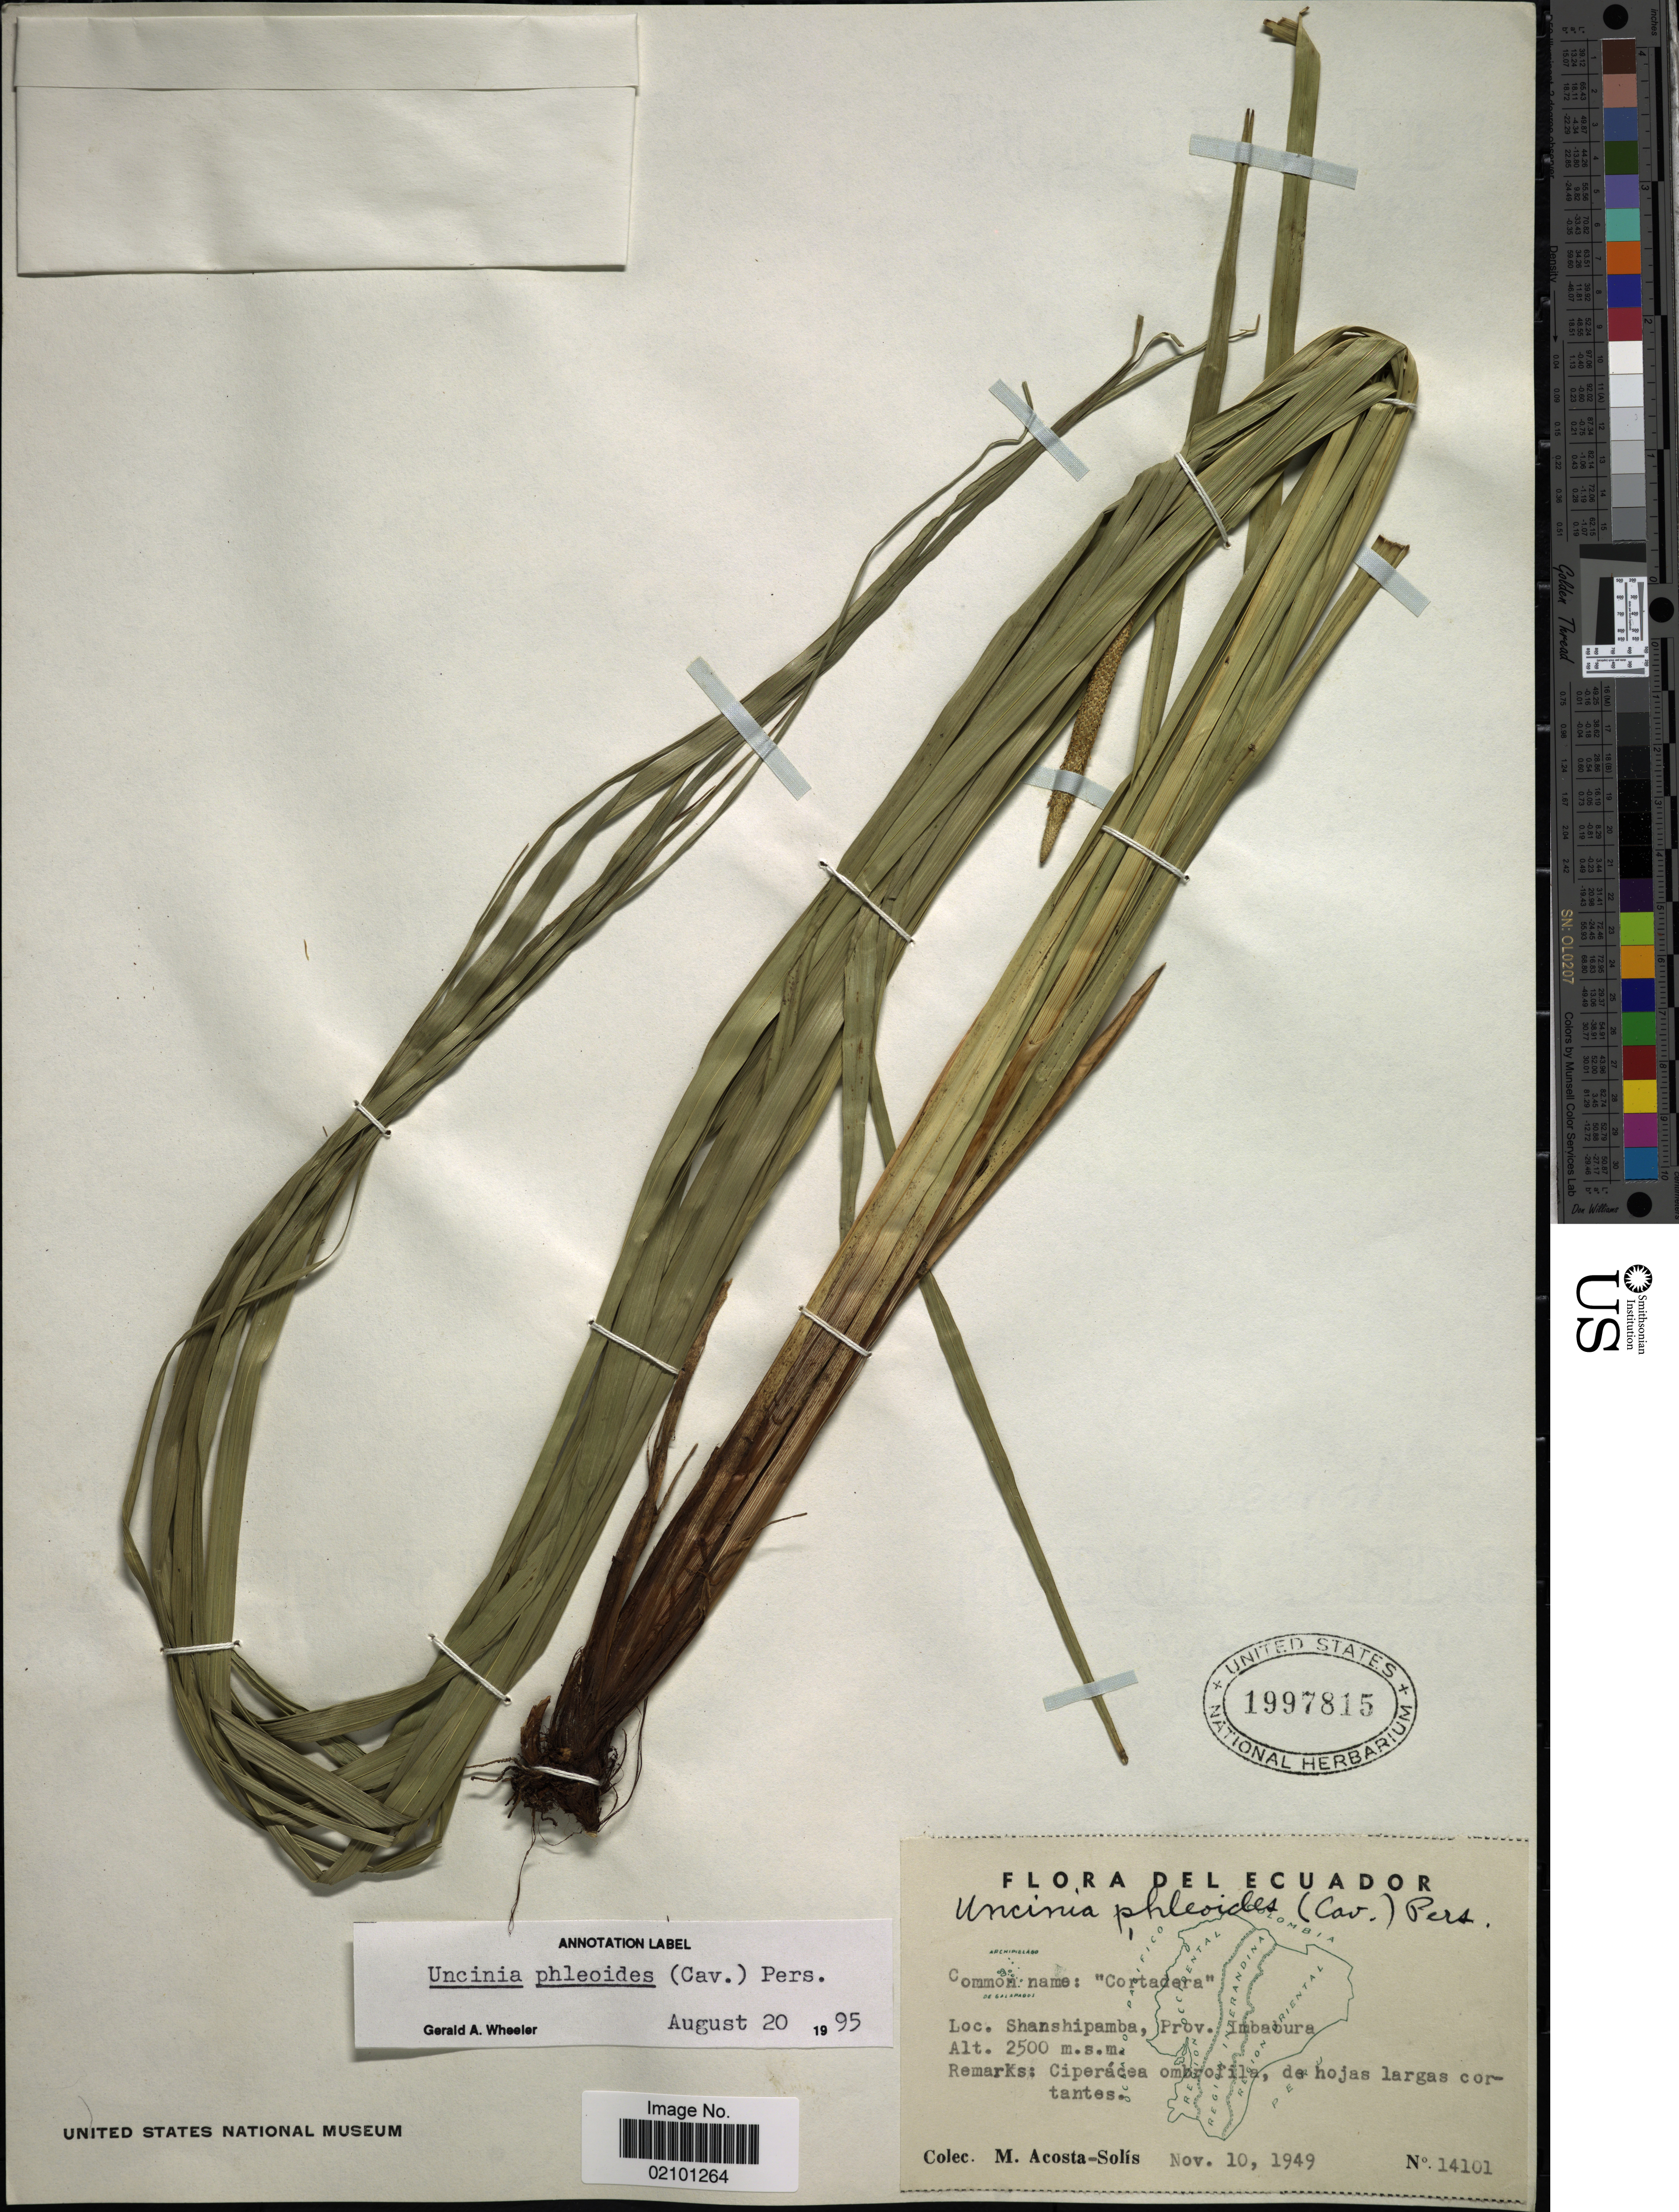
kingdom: Plantae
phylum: Tracheophyta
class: Liliopsida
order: Poales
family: Cyperaceae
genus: Carex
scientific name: Carex phleoides subsp. koyamae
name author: (Gómez-Laur.) Jim.Mejías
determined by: Jimnéz-Mejias, Pedro, (UPOS), Universidad Pablo de Olavide (SPAIN)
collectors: M. Acosta Solis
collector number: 14101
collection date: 1949-11-10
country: Ecuador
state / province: Imbabura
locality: Shanshipamba, Prov. Imbabura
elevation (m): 2500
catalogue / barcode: US 1997815